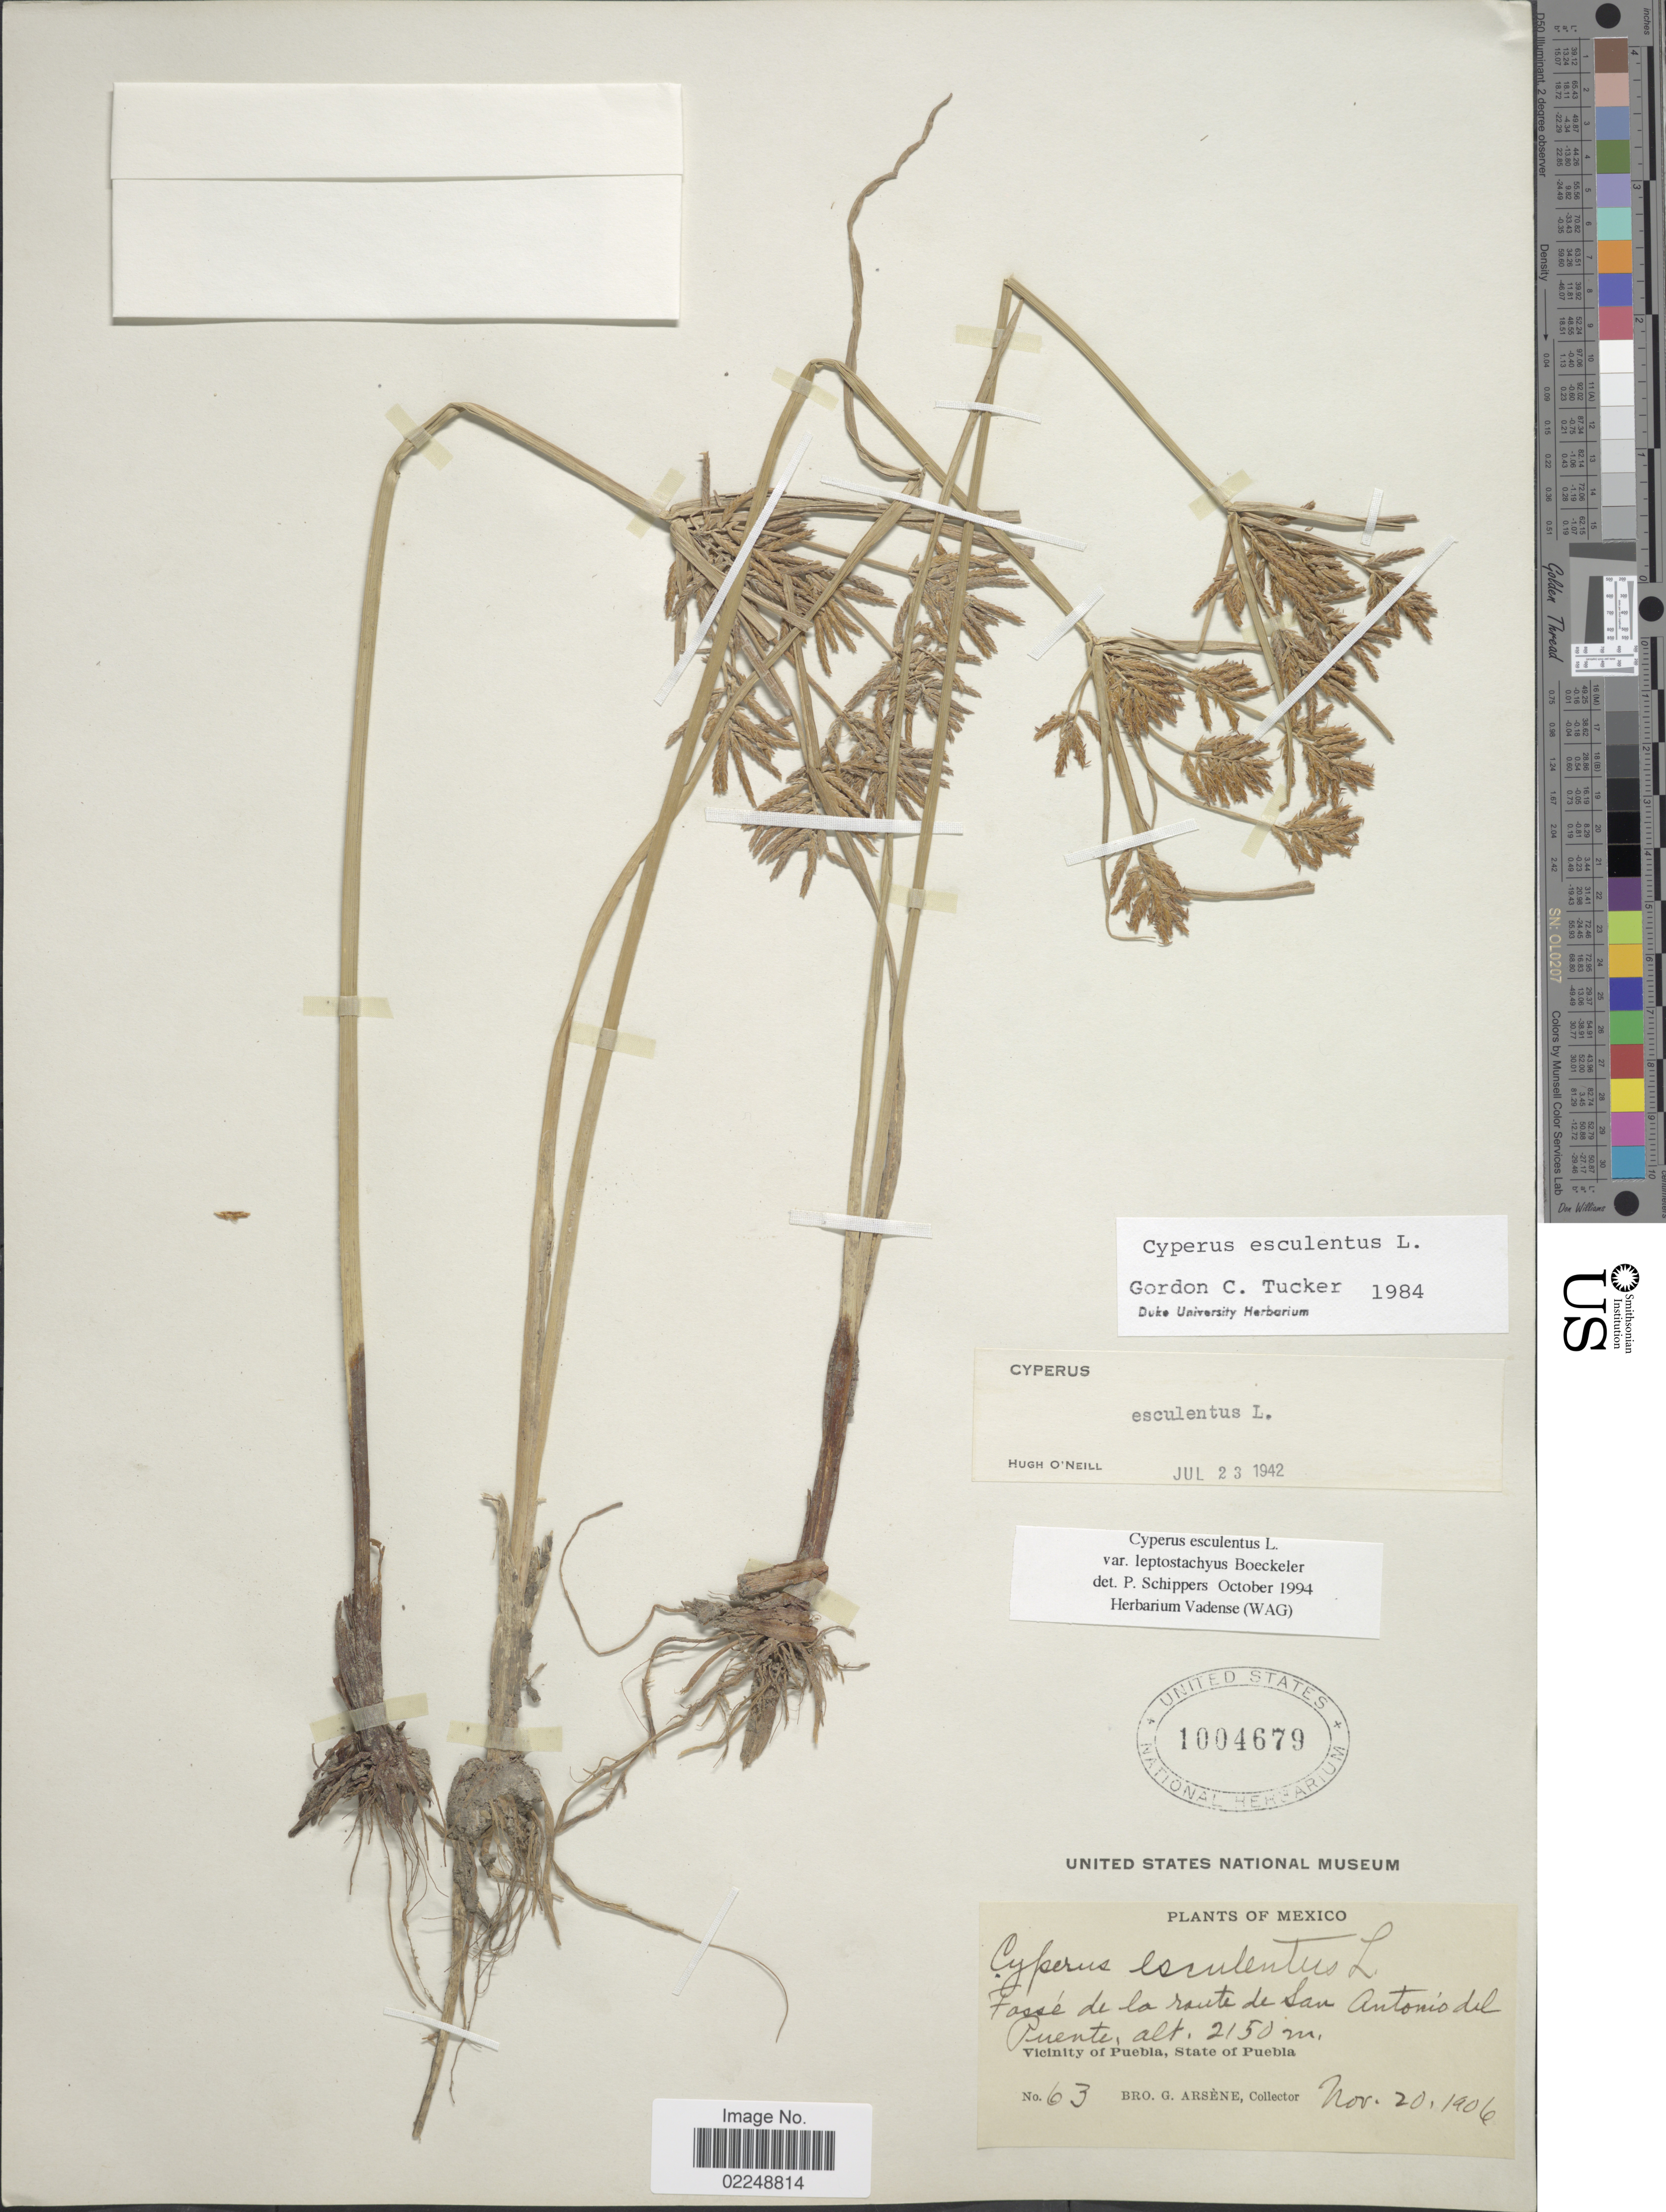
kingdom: Plantae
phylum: Tracheophyta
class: Liliopsida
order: Poales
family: Cyperaceae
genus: Cyperus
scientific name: Cyperus esculentus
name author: L.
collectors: Bro. G. Arsène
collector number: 63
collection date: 1906-11-20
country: Mexico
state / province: Puebla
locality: Fosse de la route de San Antonio del Puente, Vicinity of Puebla, State of Puebla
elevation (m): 2150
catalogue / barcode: US 1004679